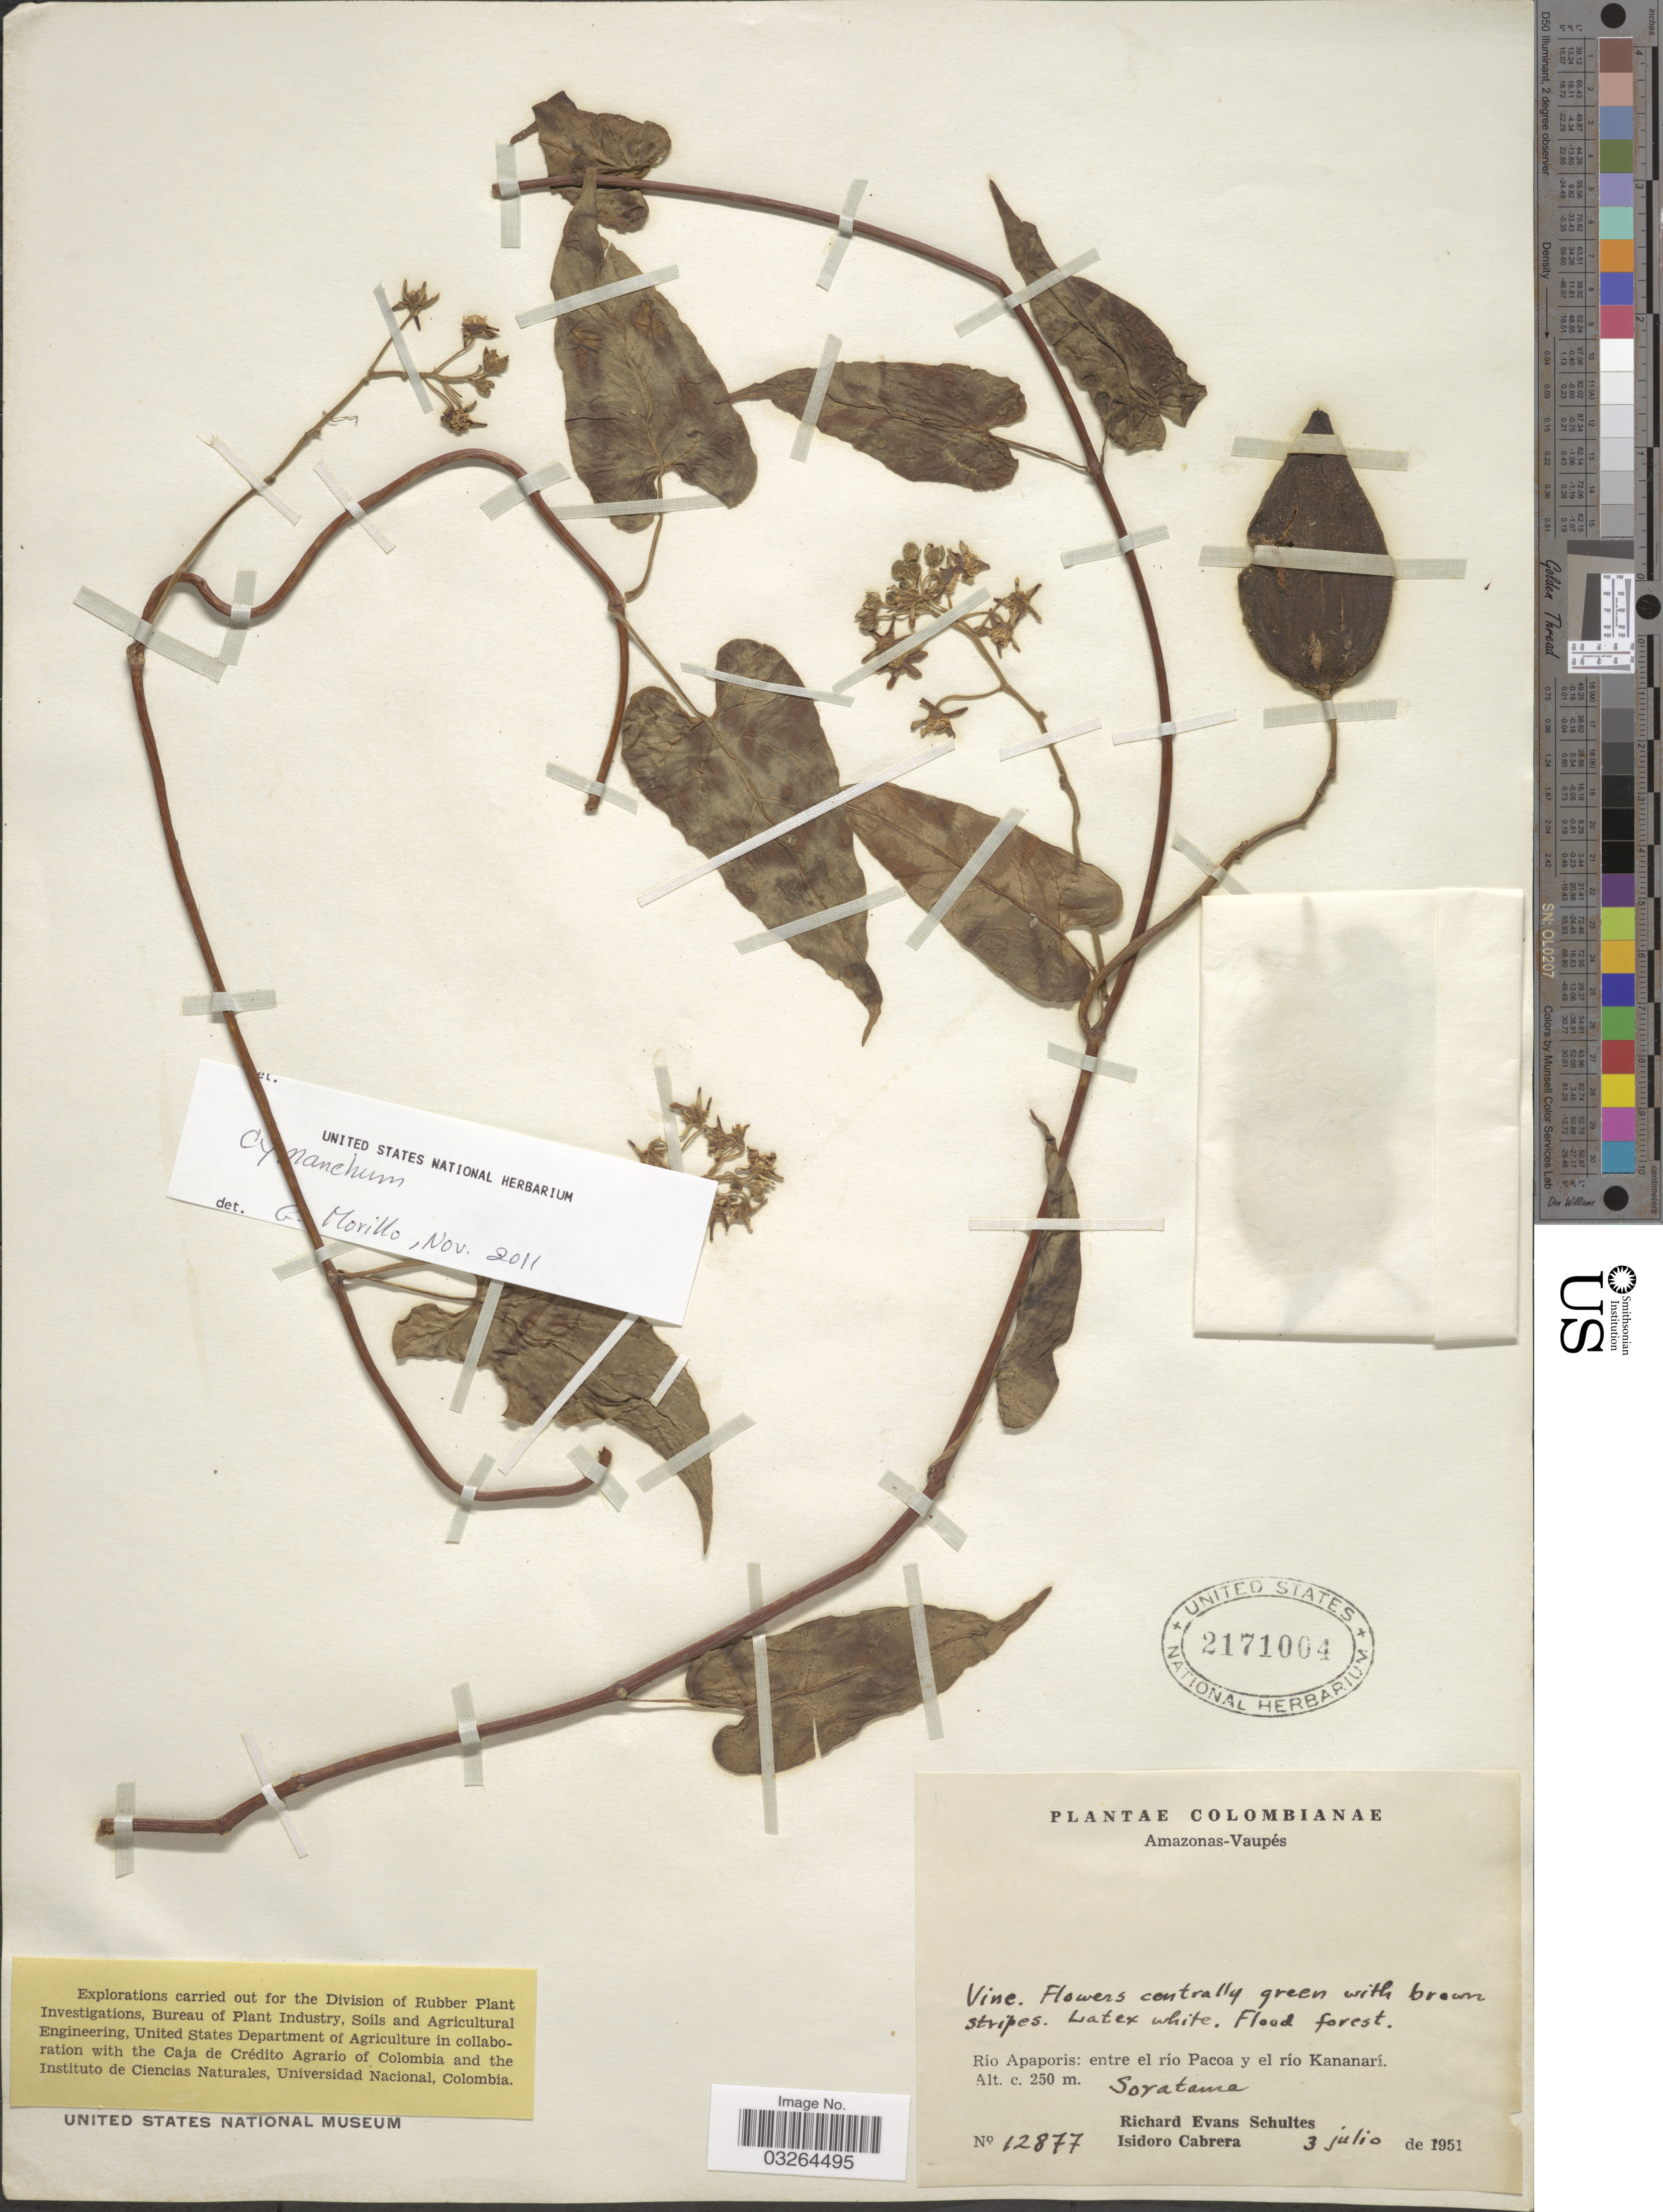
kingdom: Plantae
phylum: Tracheophyta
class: Magnoliopsida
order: Gentianales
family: Apocynaceae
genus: Cynanchum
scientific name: Cynanchum blandum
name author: (Decne.) Sundell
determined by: Liede-Schumann, Sigrid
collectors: R. E. Schultes & I. Cabrera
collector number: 12877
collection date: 1951-07-03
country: Colombia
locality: Amazonas-Vaupés. Río Apaporis: entre el río Pacoa y el río Kananarí. Soratama.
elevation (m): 250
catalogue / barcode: US 2171004